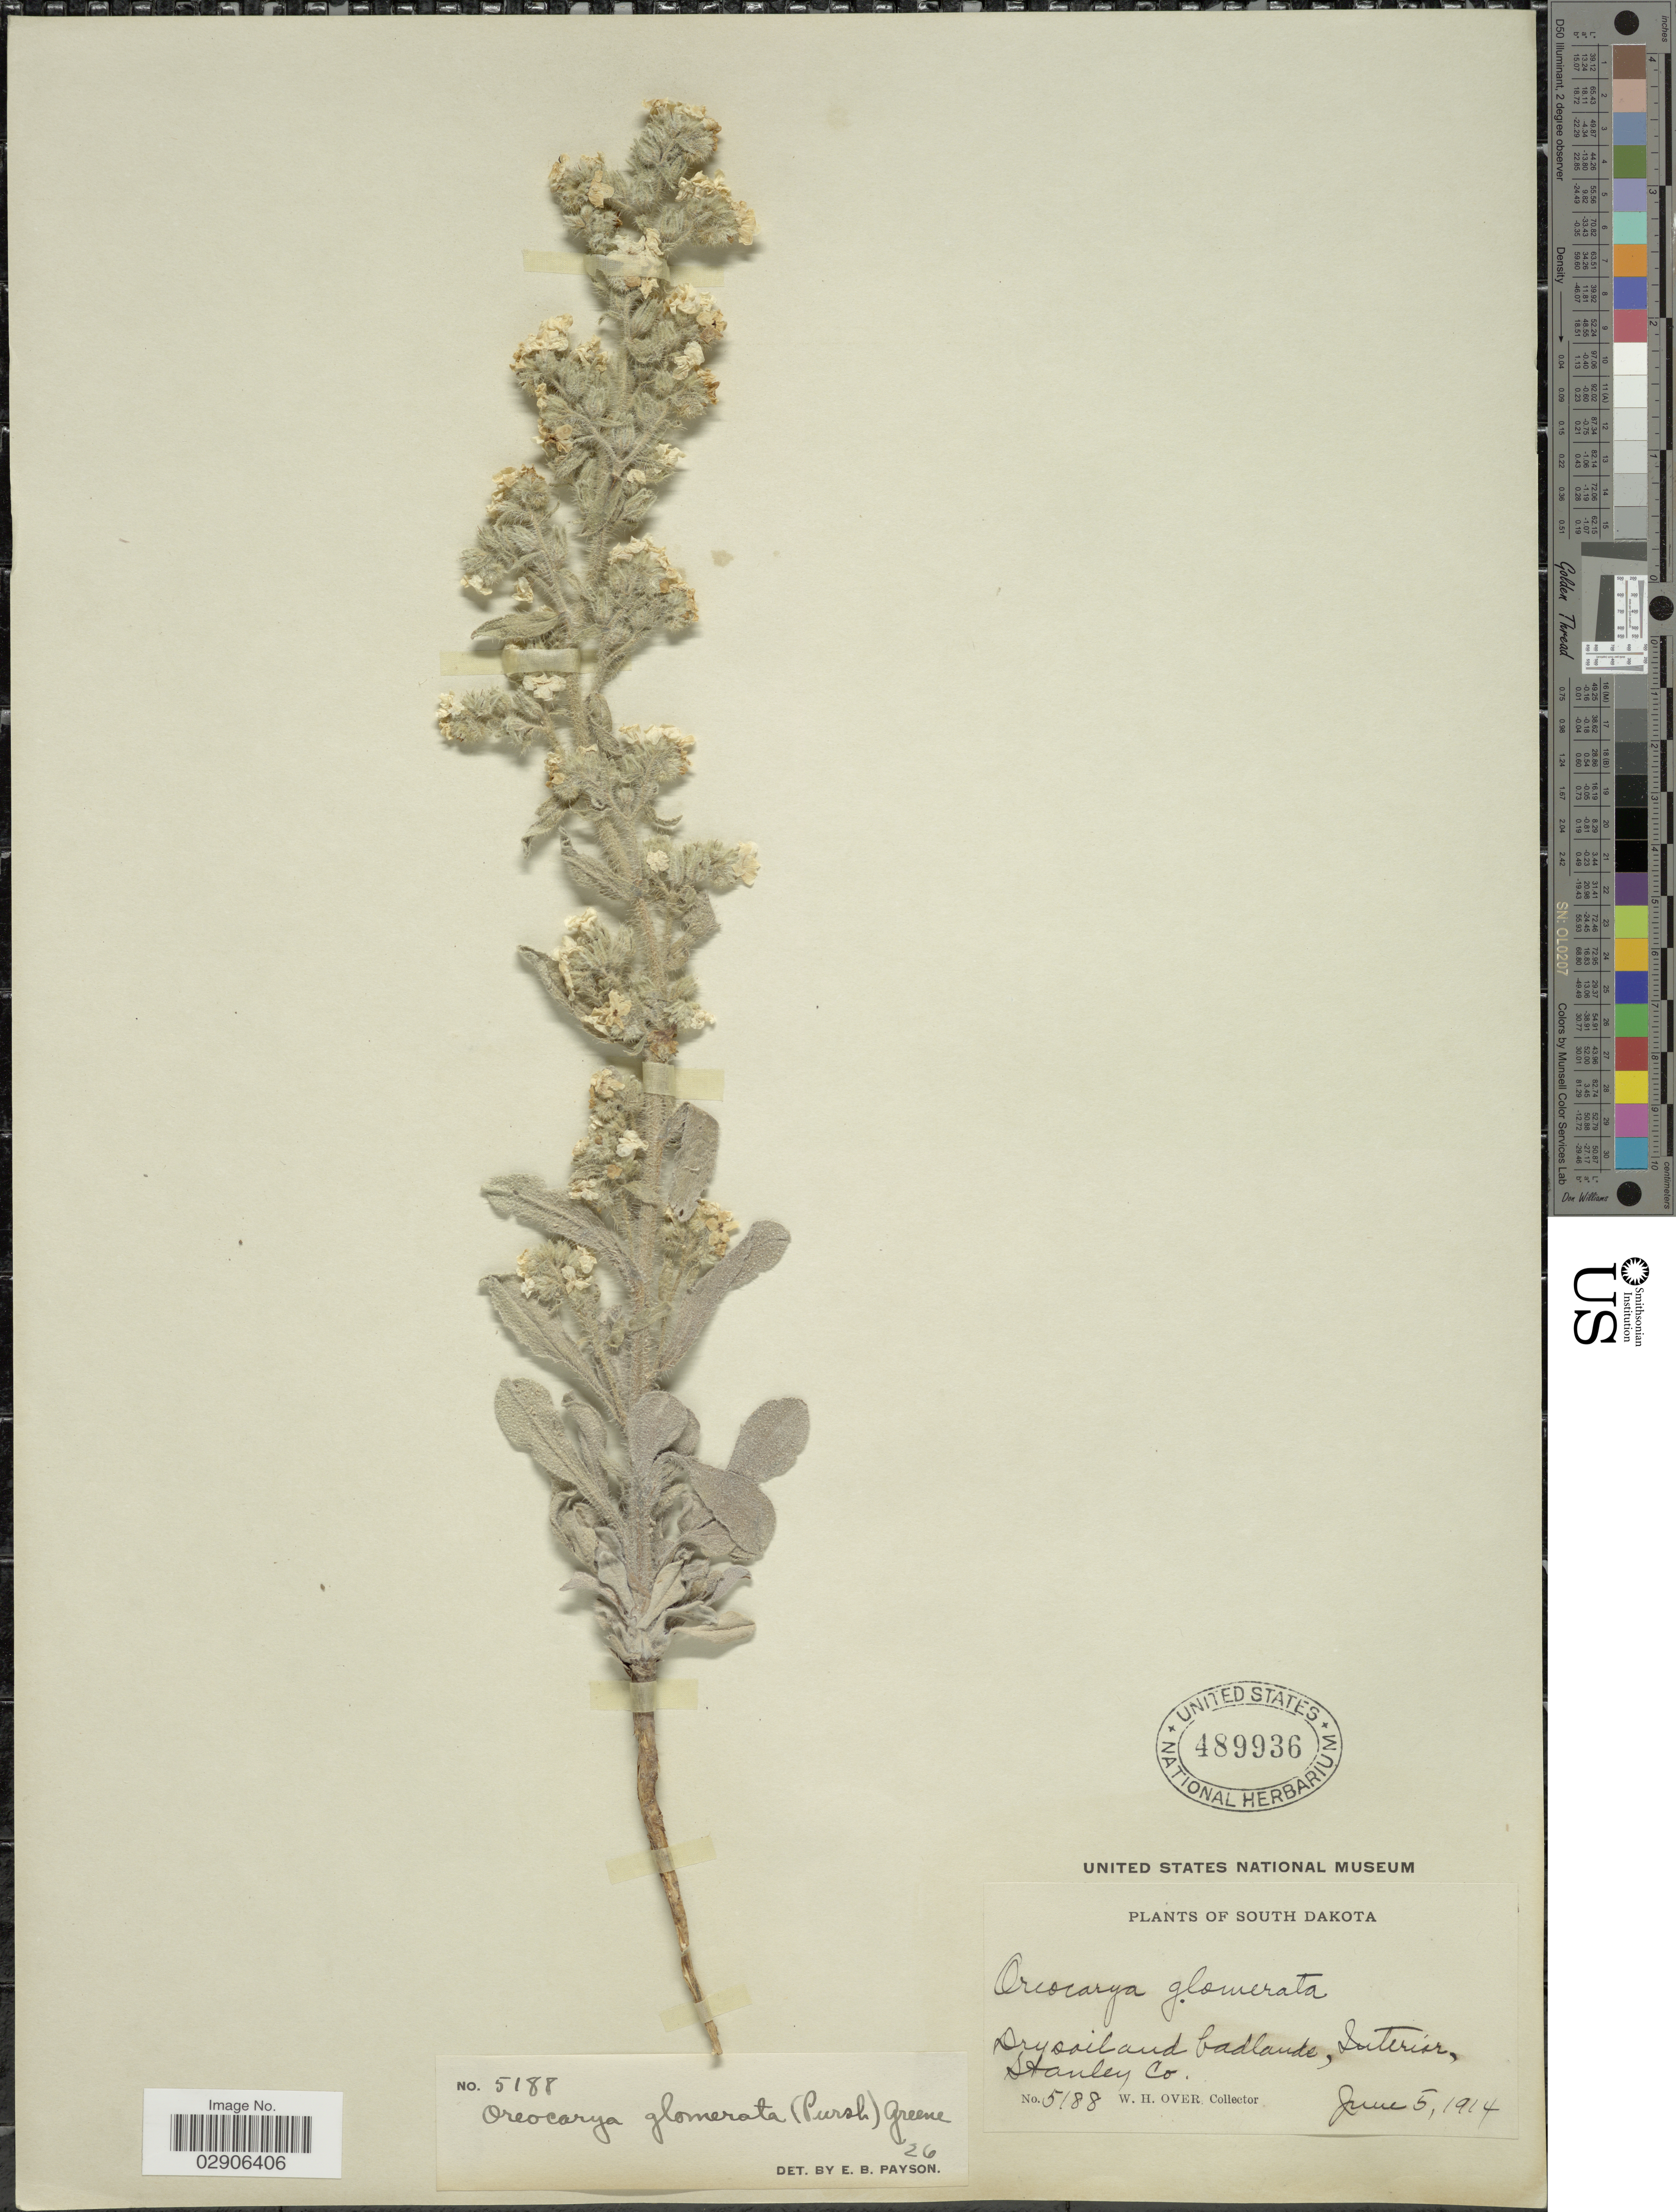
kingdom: Plantae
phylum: Tracheophyta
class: Magnoliopsida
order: Boraginales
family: Boraginaceae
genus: Cryptantha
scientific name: Cryptantha glomerata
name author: (G. Don) Lehm.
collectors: W. Over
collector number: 5188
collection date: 1914-06-05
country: United States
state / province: South Dakota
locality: Dry soiland badlands, Interior, Stanley Co.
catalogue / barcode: US 489936